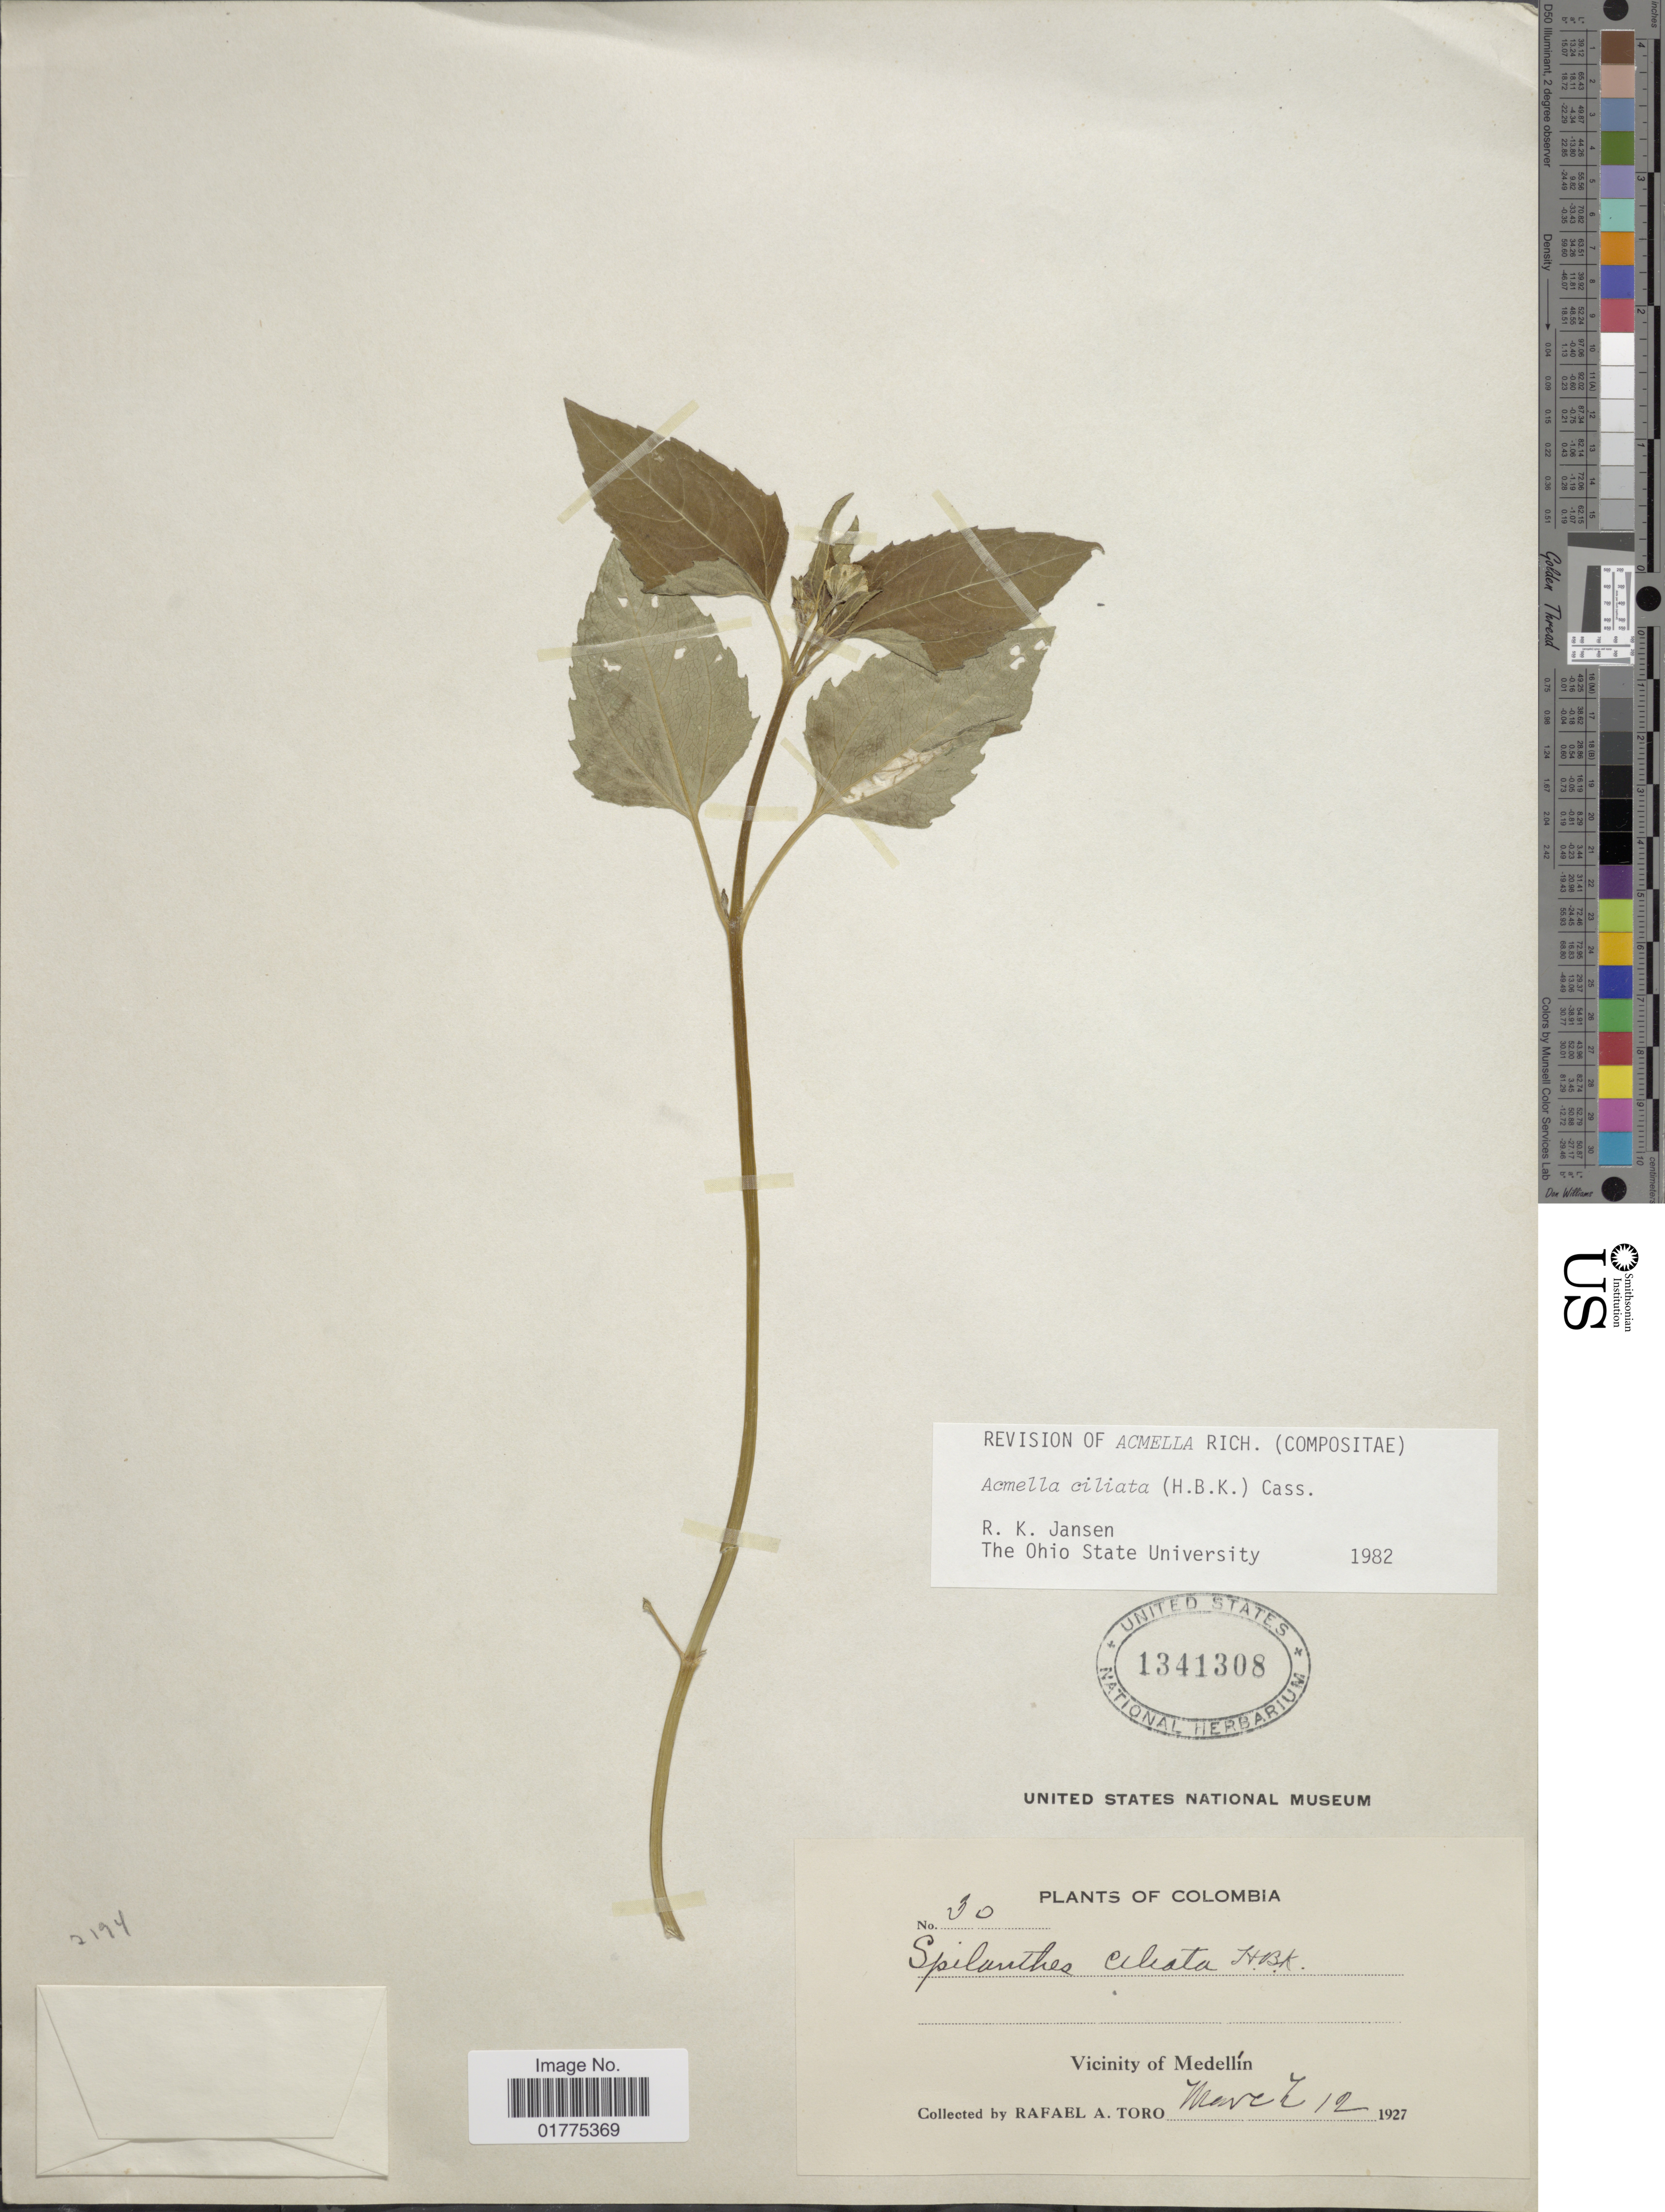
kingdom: Plantae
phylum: Tracheophyta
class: Magnoliopsida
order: Asterales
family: Asteraceae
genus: Acmella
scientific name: Acmella ciliata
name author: (Kunth) Cass.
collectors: R. A. Toro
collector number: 30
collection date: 1927-03-12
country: Colombia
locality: Vicinity of Medellin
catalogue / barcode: US 1341308